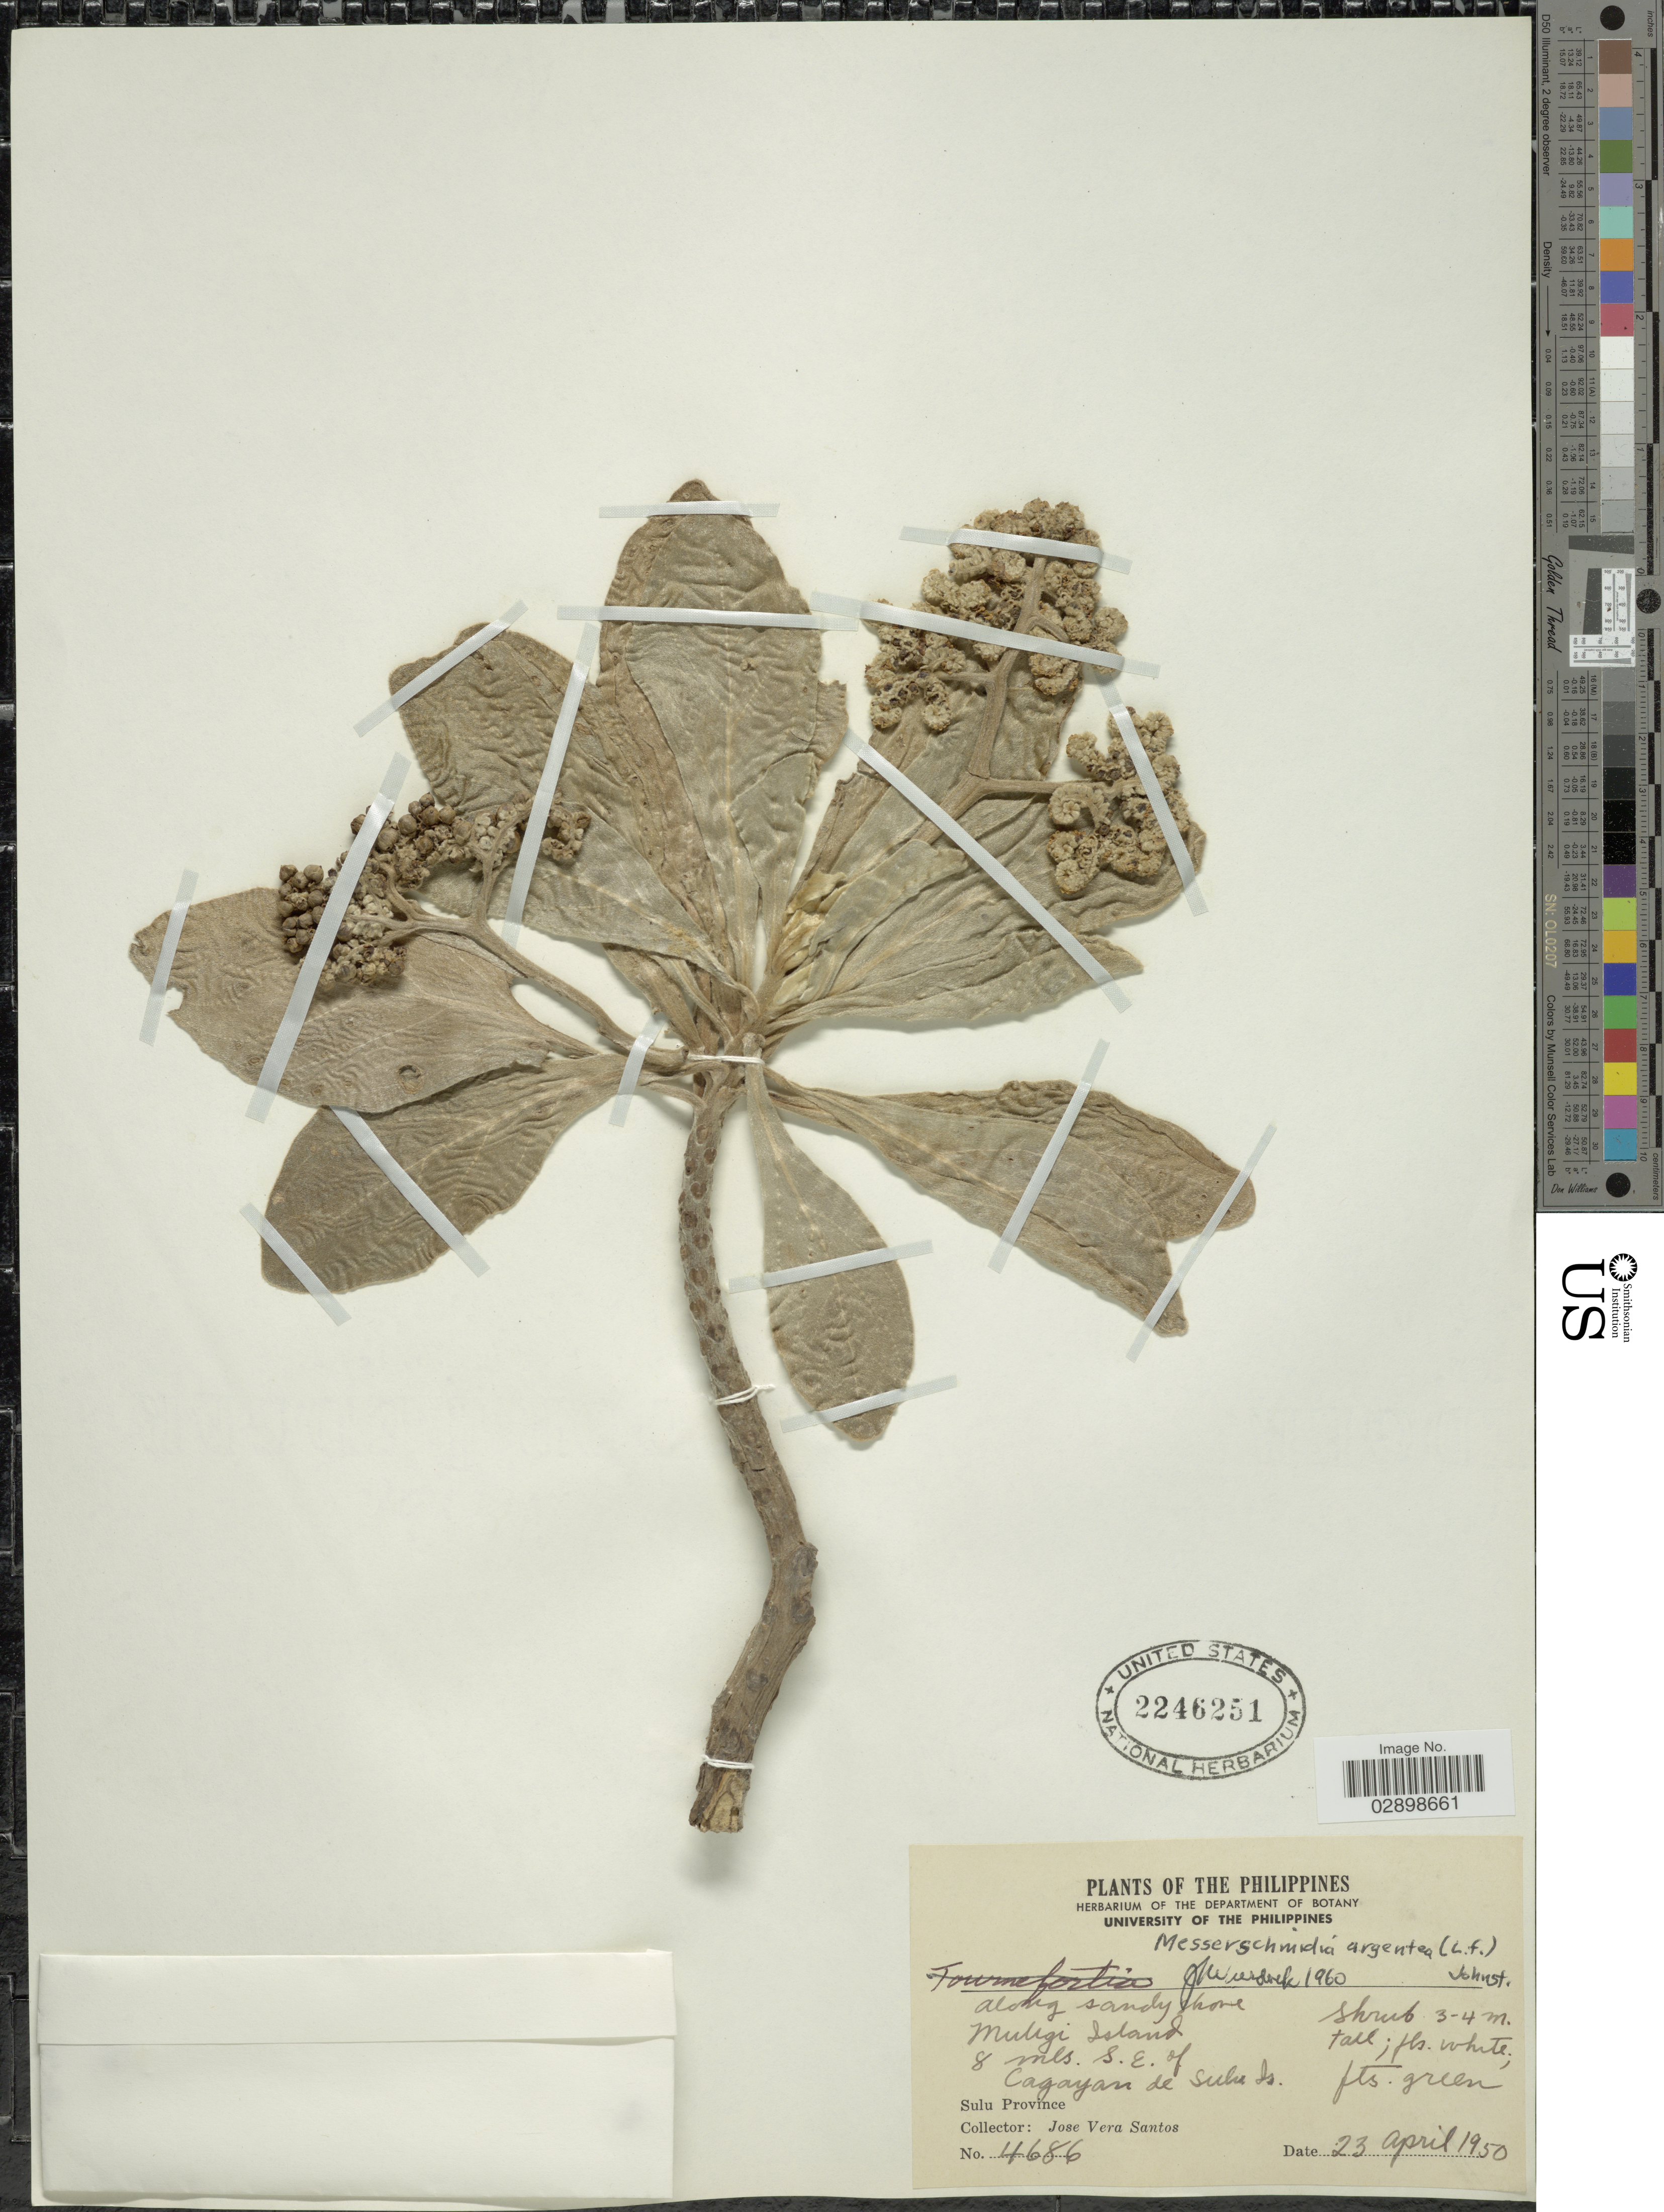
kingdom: Plantae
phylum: Tracheophyta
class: Magnoliopsida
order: Boraginales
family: Heliotropiaceae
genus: Tournefortia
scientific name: Tournefortia argentea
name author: L. f.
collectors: J. V. Santos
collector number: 4686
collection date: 1950-04-23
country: Philippines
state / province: Muslim Mindanao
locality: Along sandy shore, Mullgi Island. 8 mls. S.E. of Cagayan de Sulu Is. Sulu Province.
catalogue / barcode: US 2246251